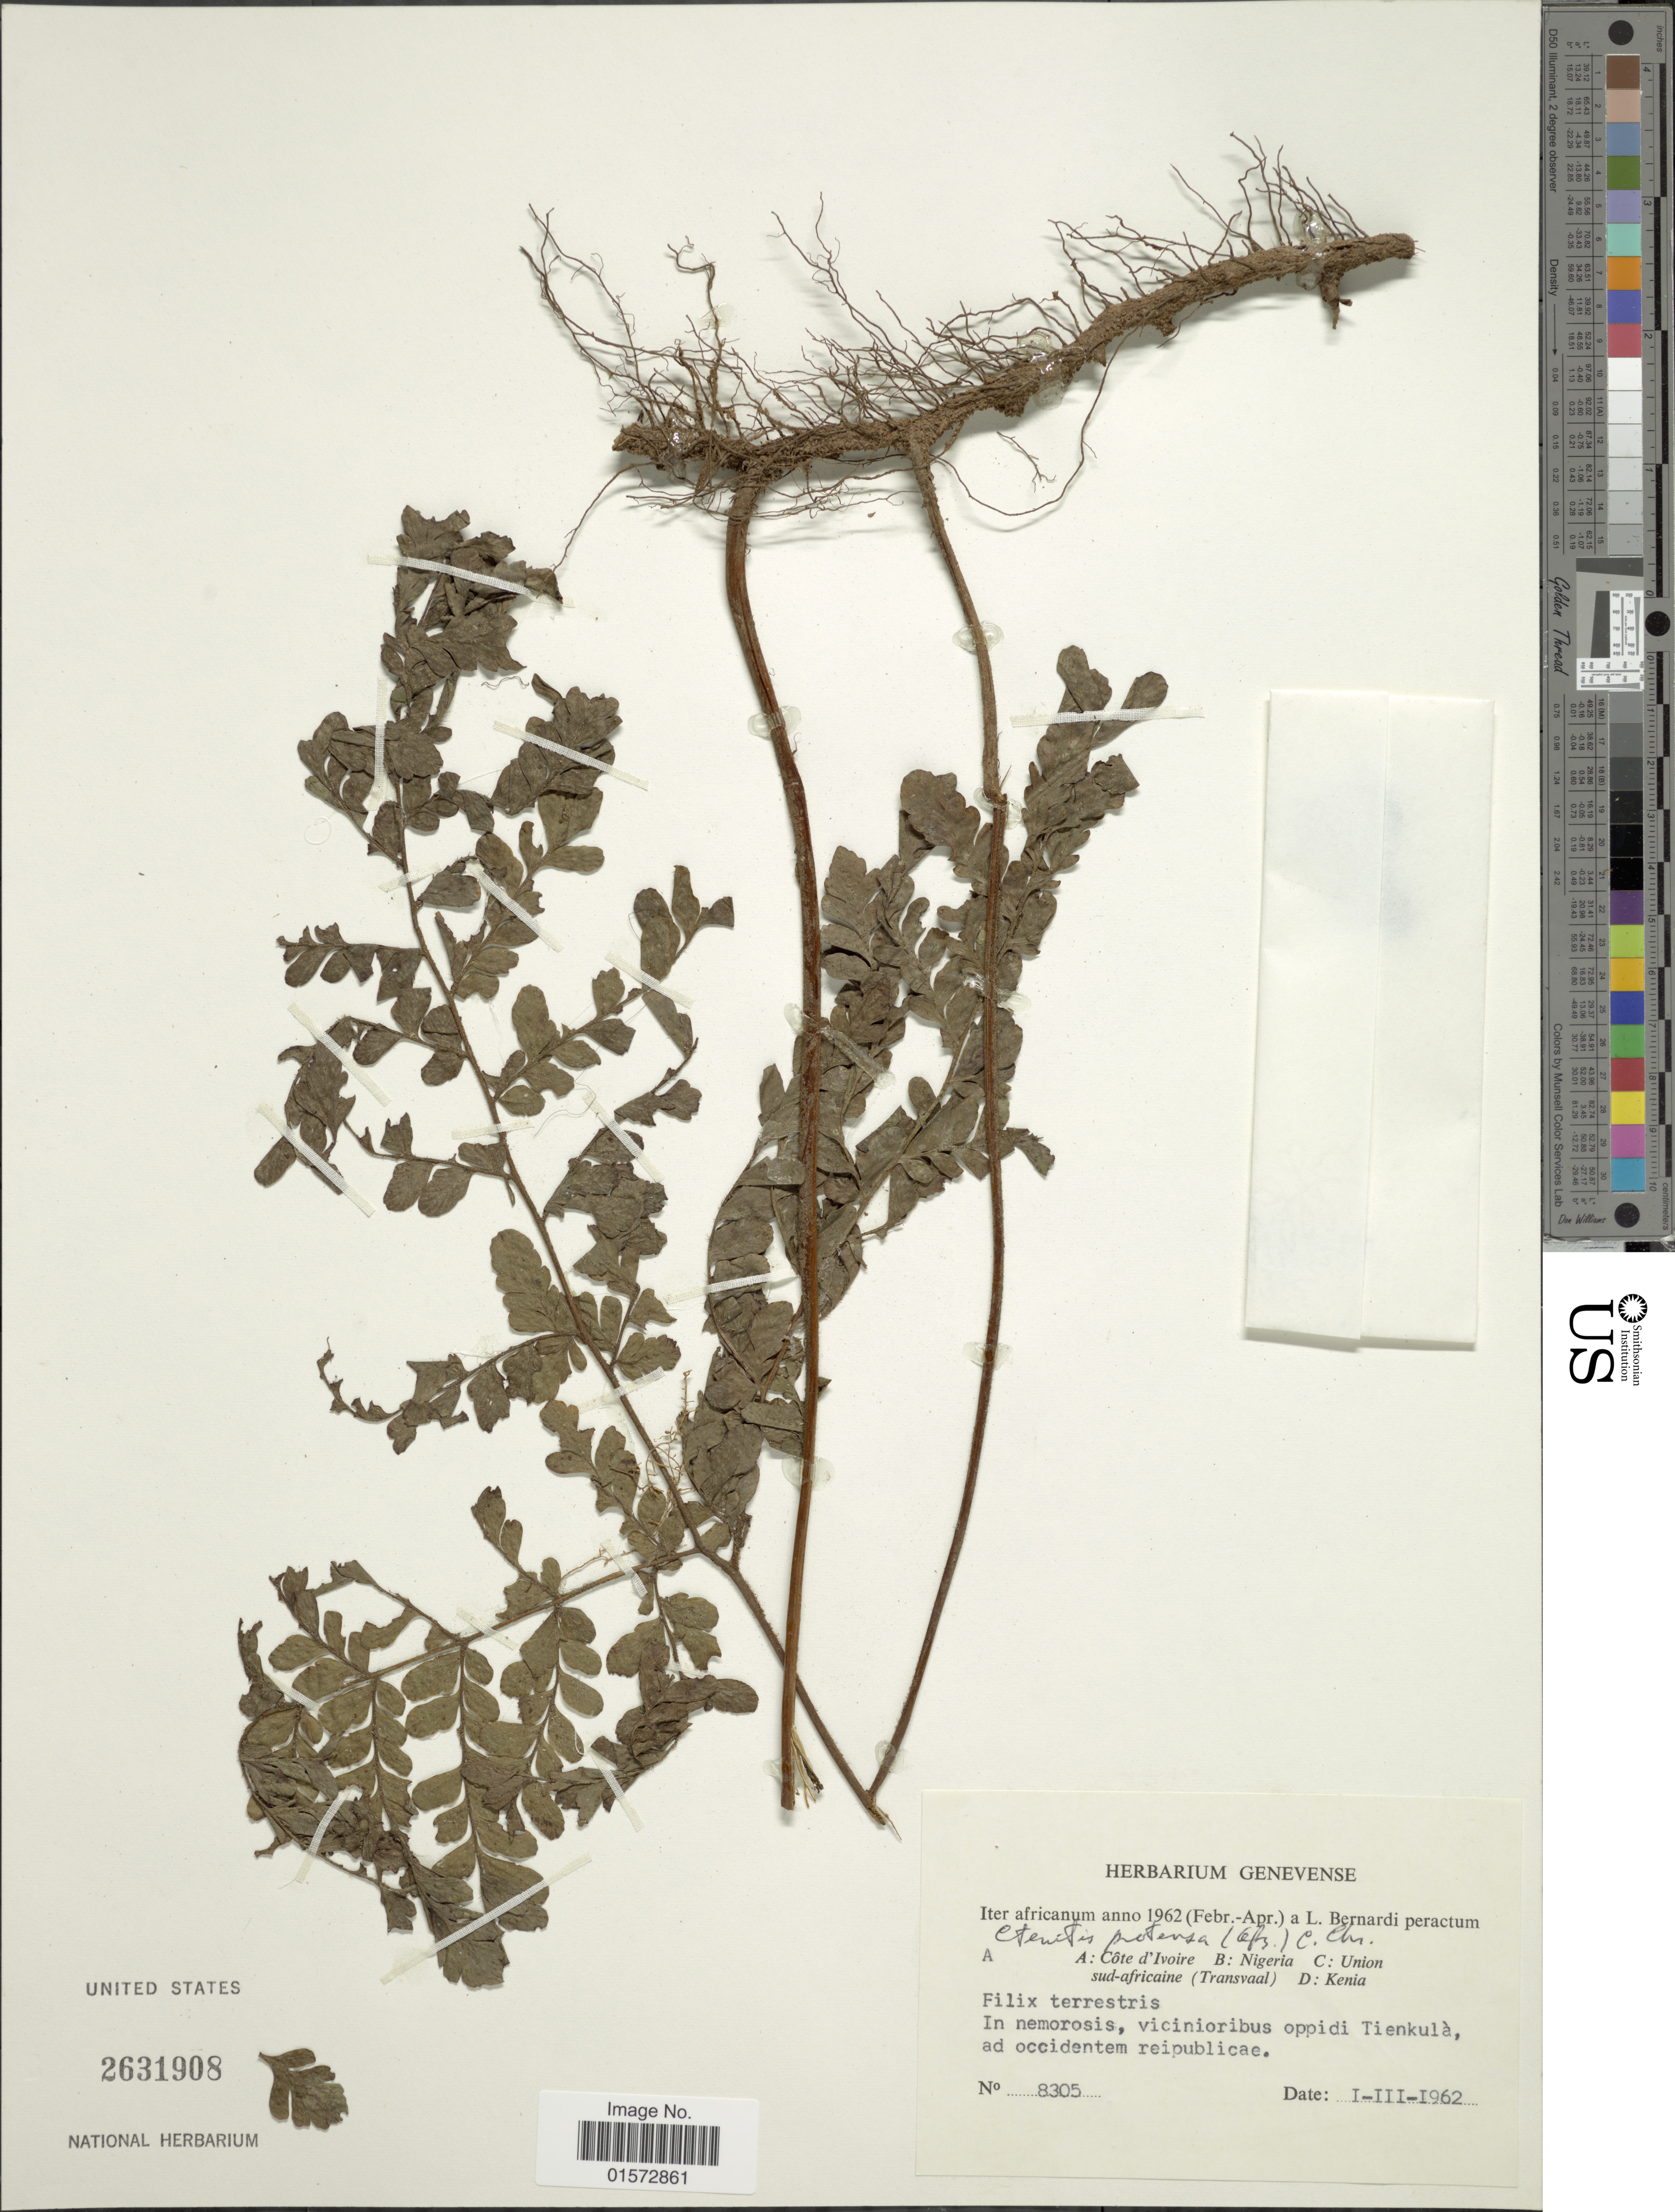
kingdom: Plantae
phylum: Tracheophyta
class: Polypodiopsida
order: Polypodiales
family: Tectariaceae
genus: Triplophyllum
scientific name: Triplophyllum heudelotii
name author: Pic. Serm.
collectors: L. Bernardi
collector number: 8305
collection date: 1962-03-01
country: Ivory Coast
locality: Côte d' Ivoire, in nemorosis, vicinioribus oppidi Tienkulá, ad occidentem reipublicae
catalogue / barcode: US 2631908